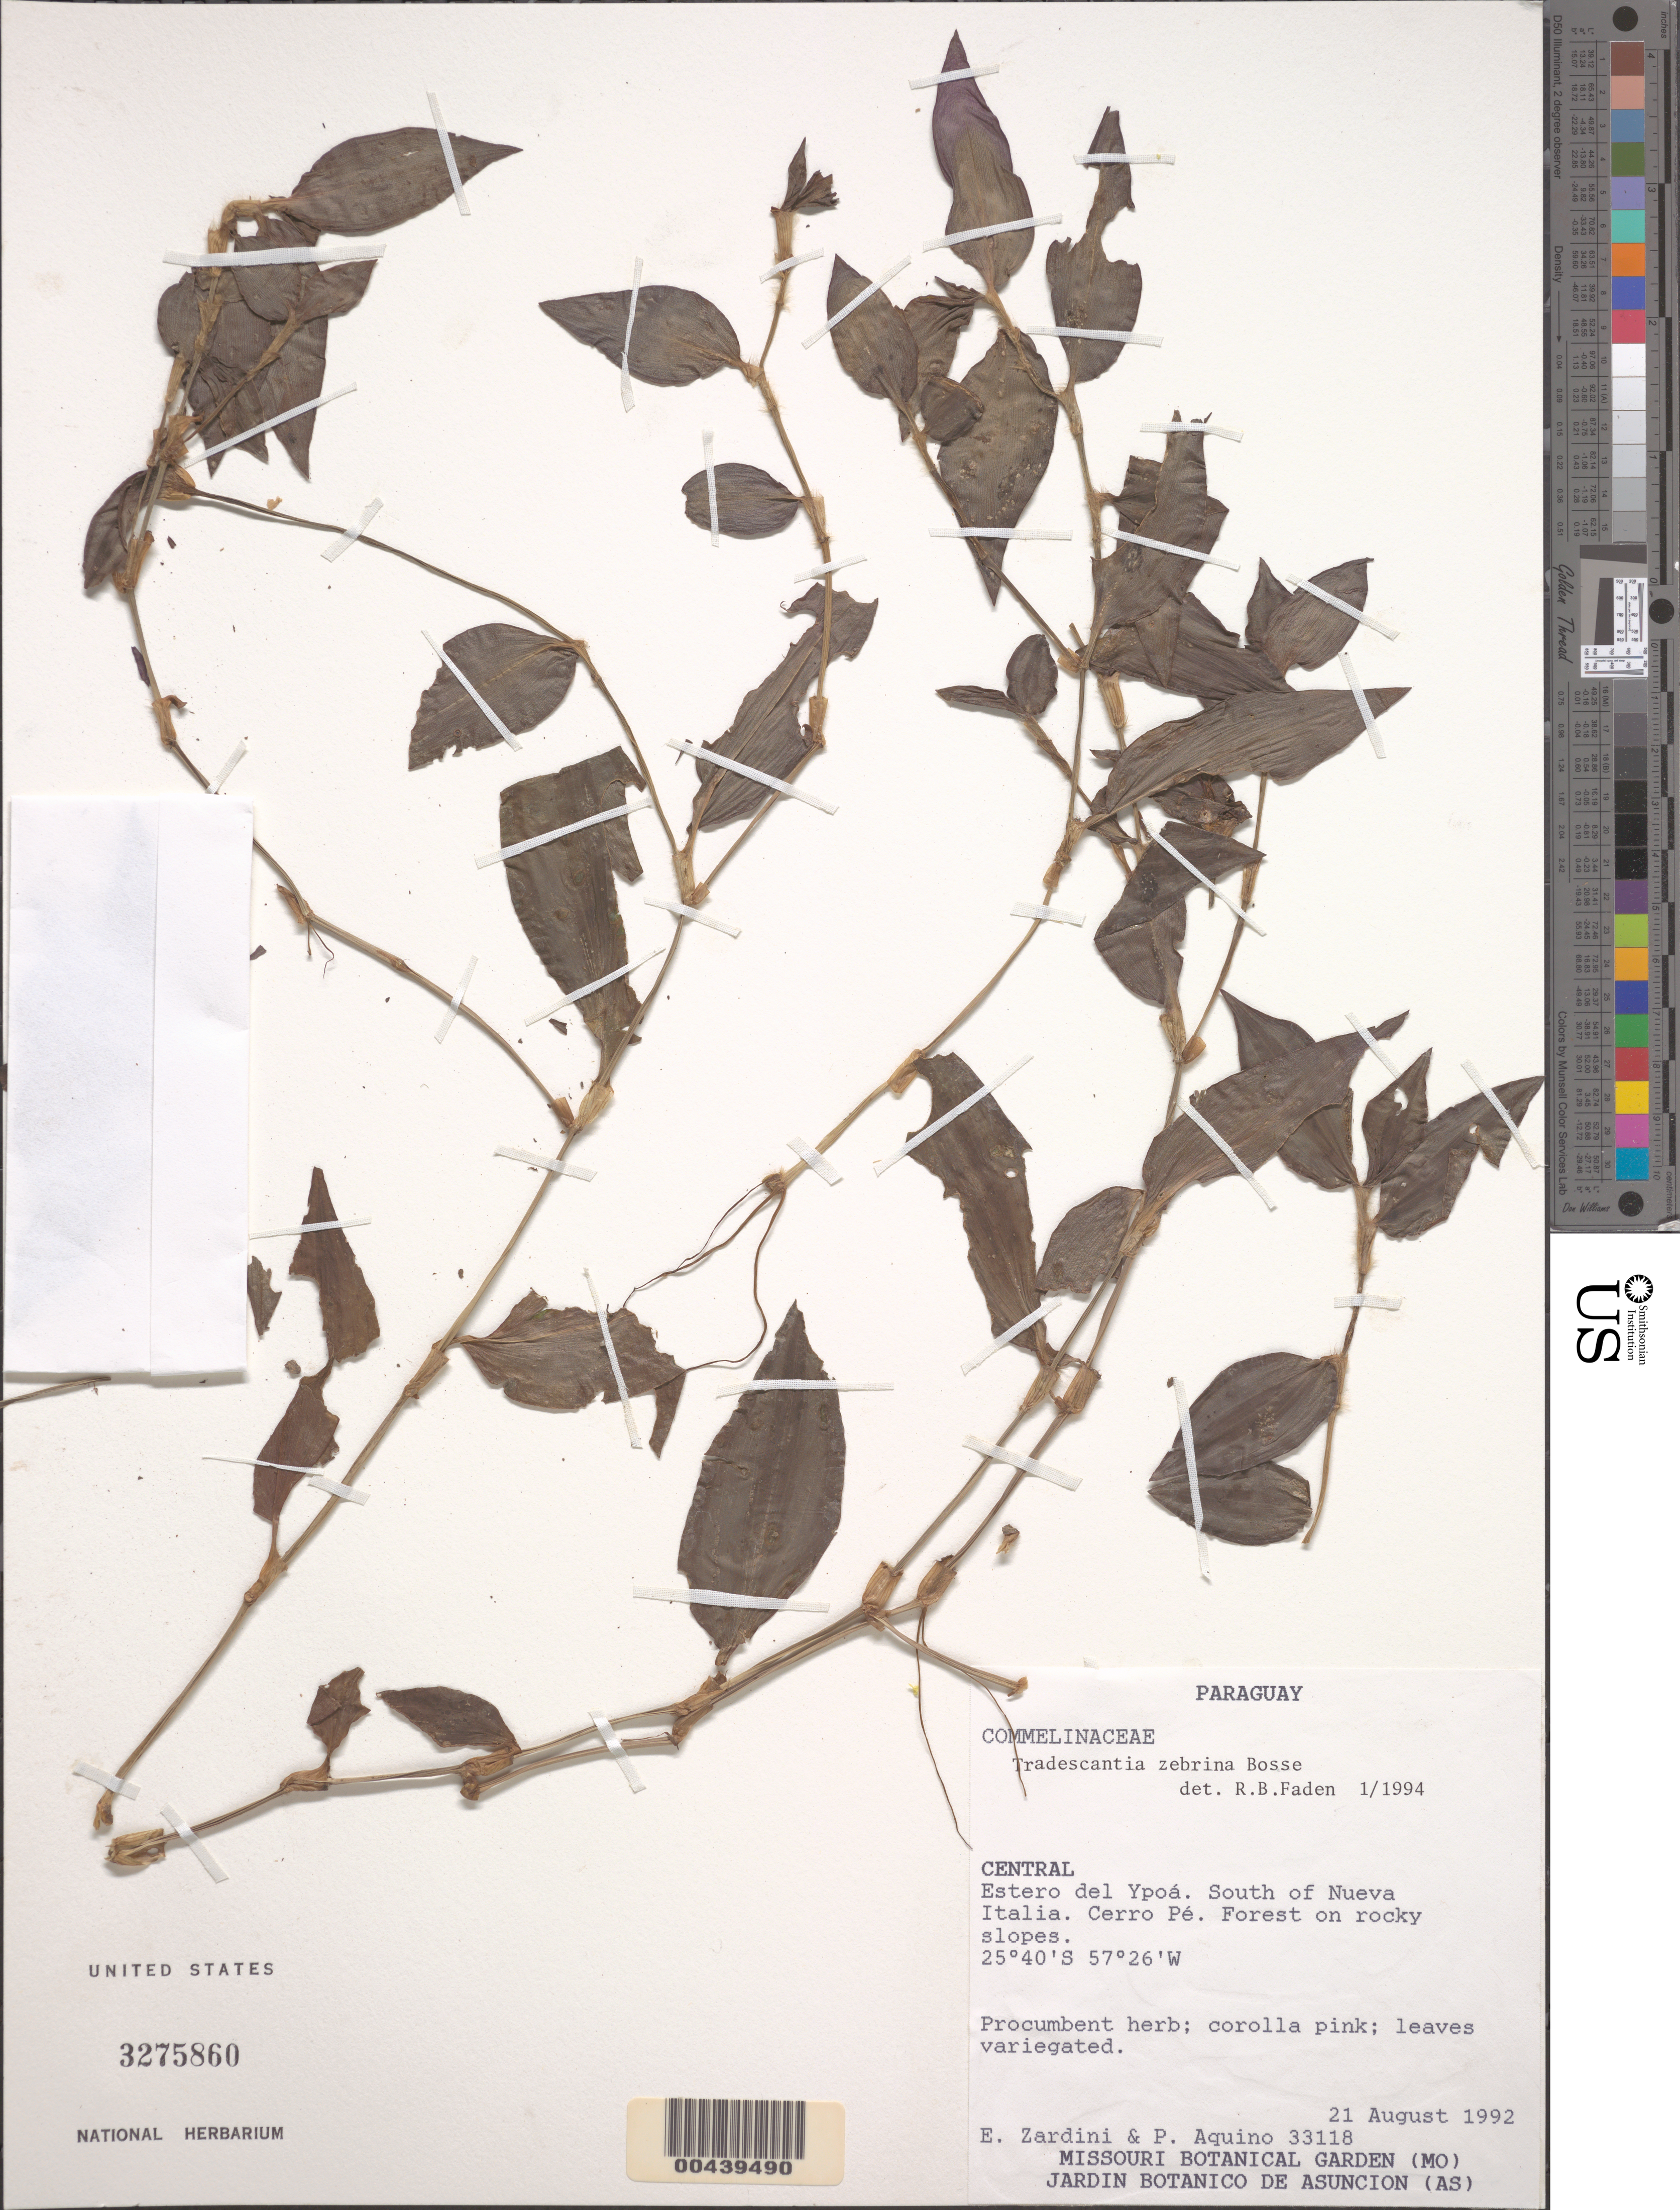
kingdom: Plantae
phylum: Tracheophyta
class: Liliopsida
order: Commelinales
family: Commelinaceae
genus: Tradescantia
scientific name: Tradescantia zebrina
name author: Bosse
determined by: Faden, Robert B., (US), Smithsonian Institution - National Museum of Natural History (UNITED STATES)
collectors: E. M. Zardini & P. Aquino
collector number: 33118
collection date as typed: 21 Aug 1992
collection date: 1992-08-21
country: Paraguay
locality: Estero del ypoa, s of nueva italia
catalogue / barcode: US 3275860